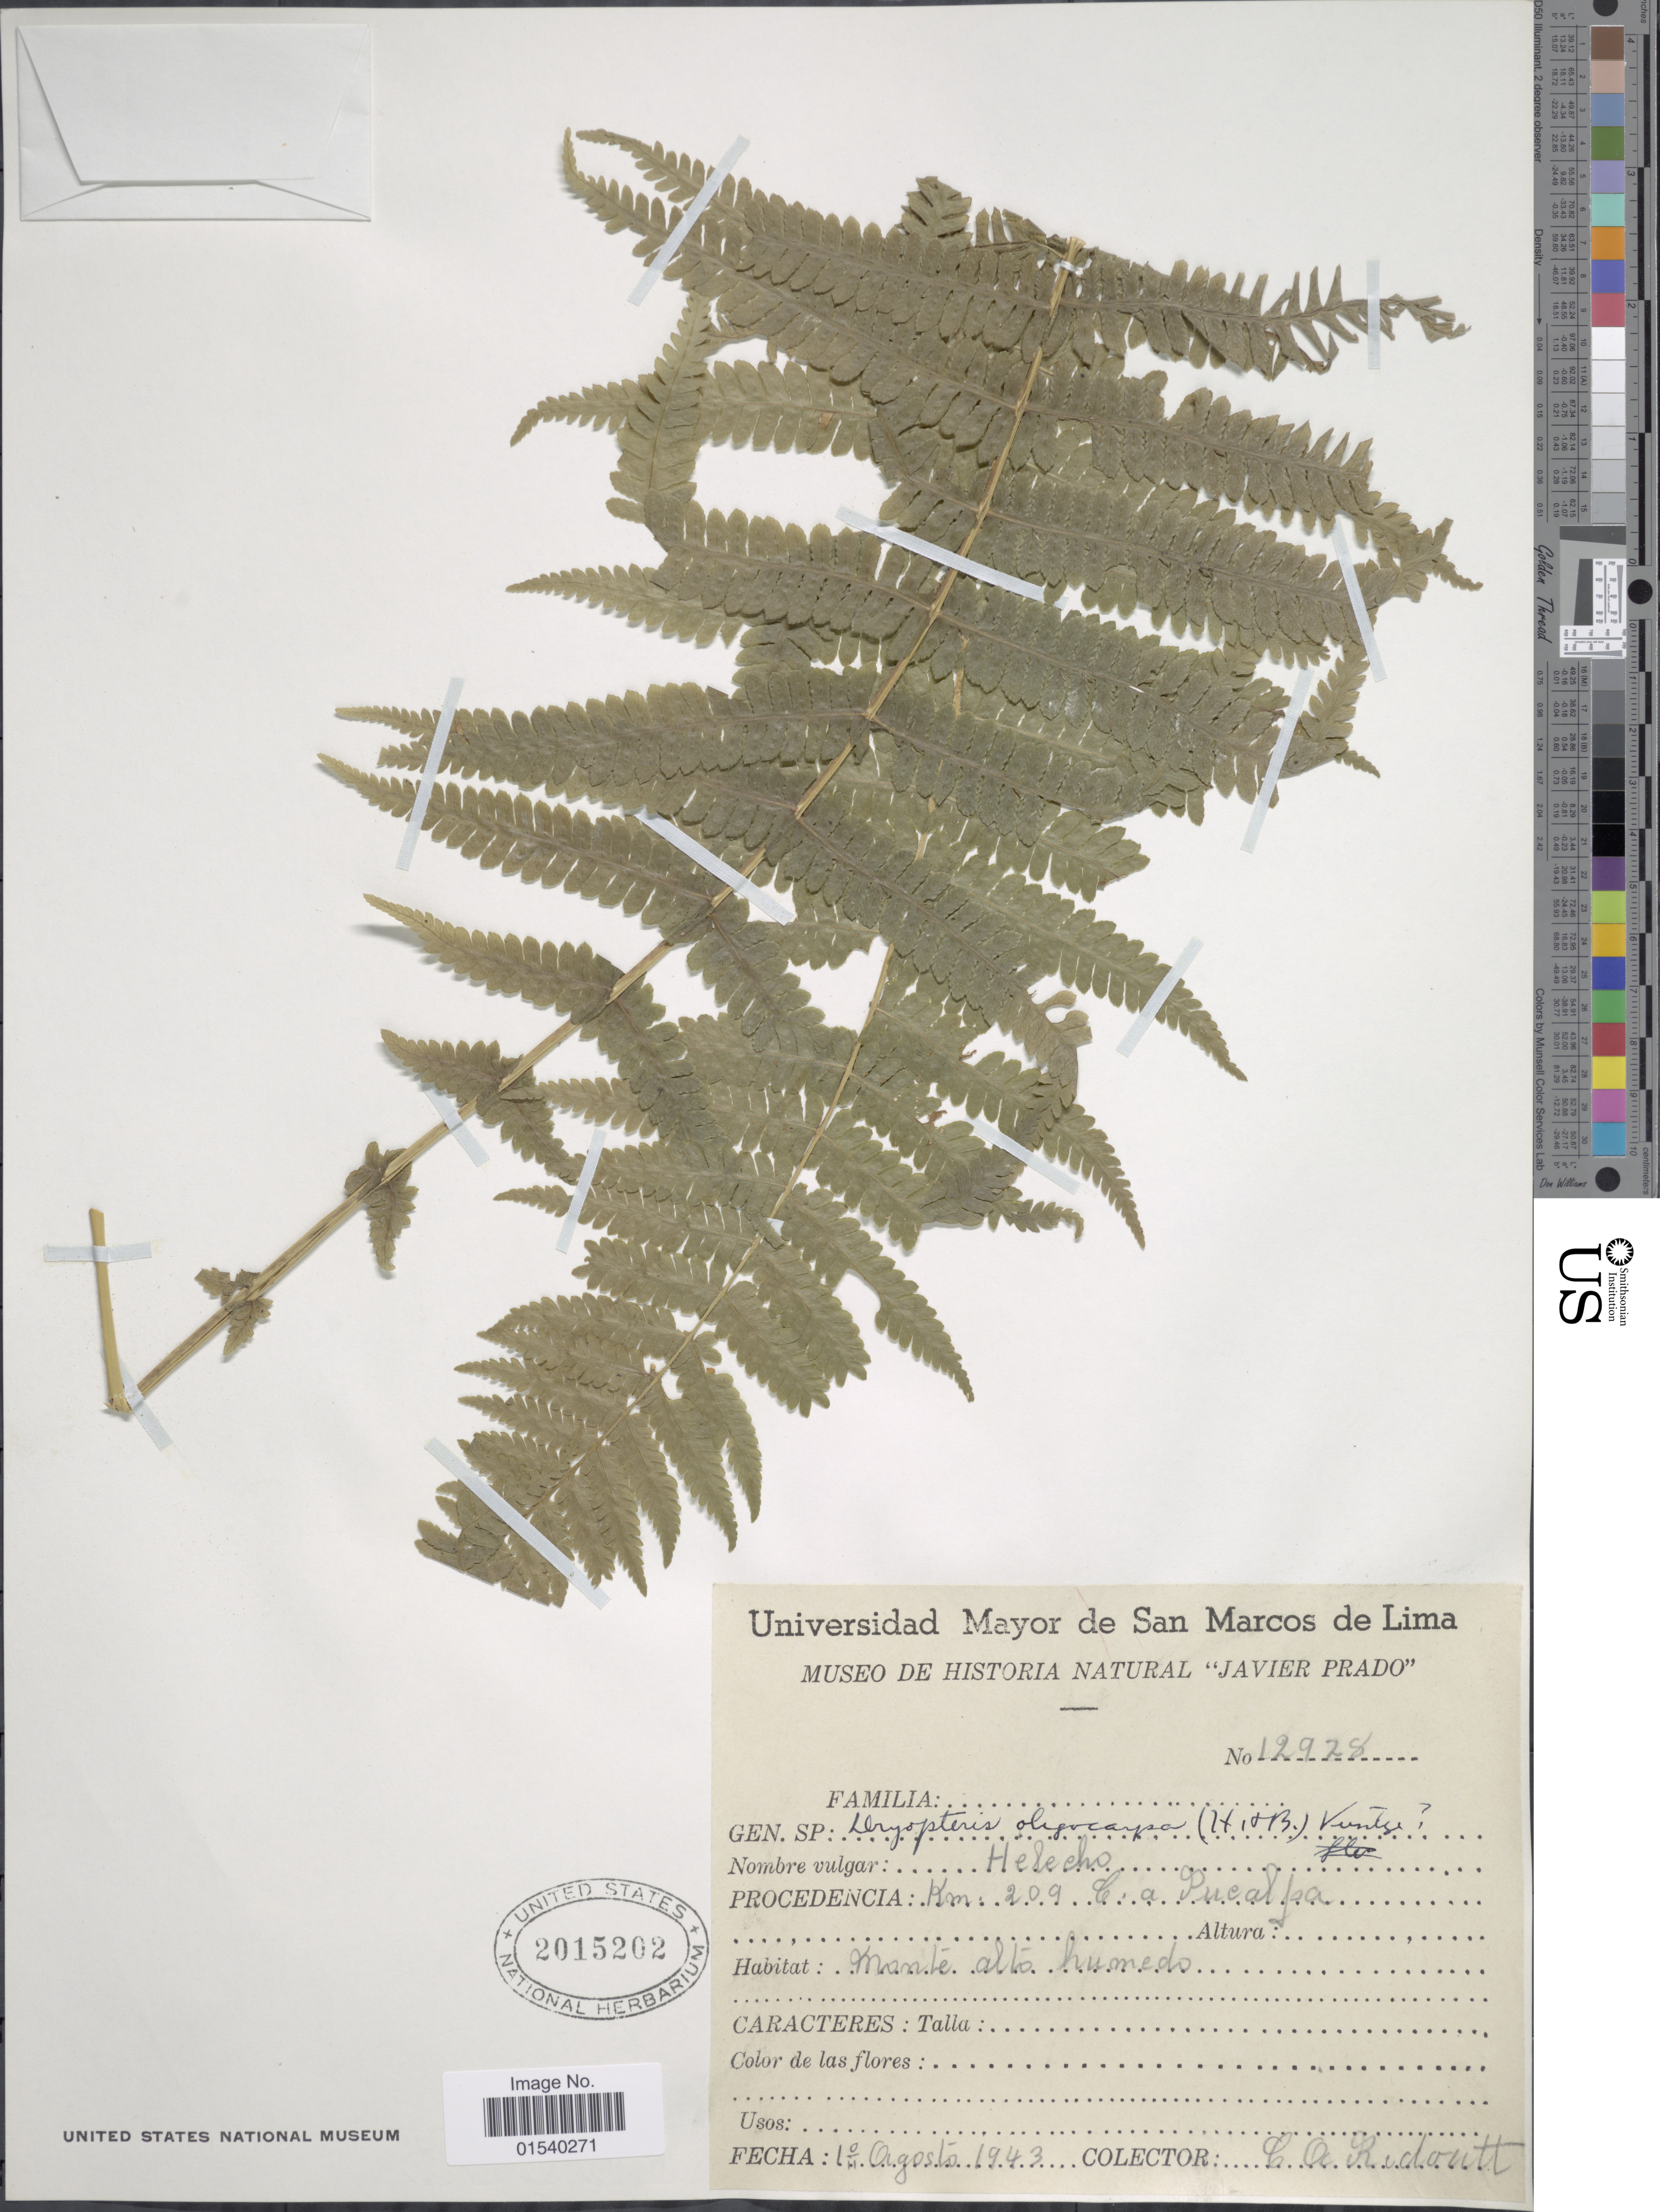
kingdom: Plantae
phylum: Tracheophyta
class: Polypodiopsida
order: Polypodiales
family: Thelypteridaceae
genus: Amauropelta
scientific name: Amauropelta oligocarpa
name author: (Humb. & Bonpl. ex Willd.) Pic. Serm.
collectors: C. Ridoutt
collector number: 12928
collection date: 1943-08-10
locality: Km 209 C. Pucalpa [interpreted]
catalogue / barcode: US 2015202